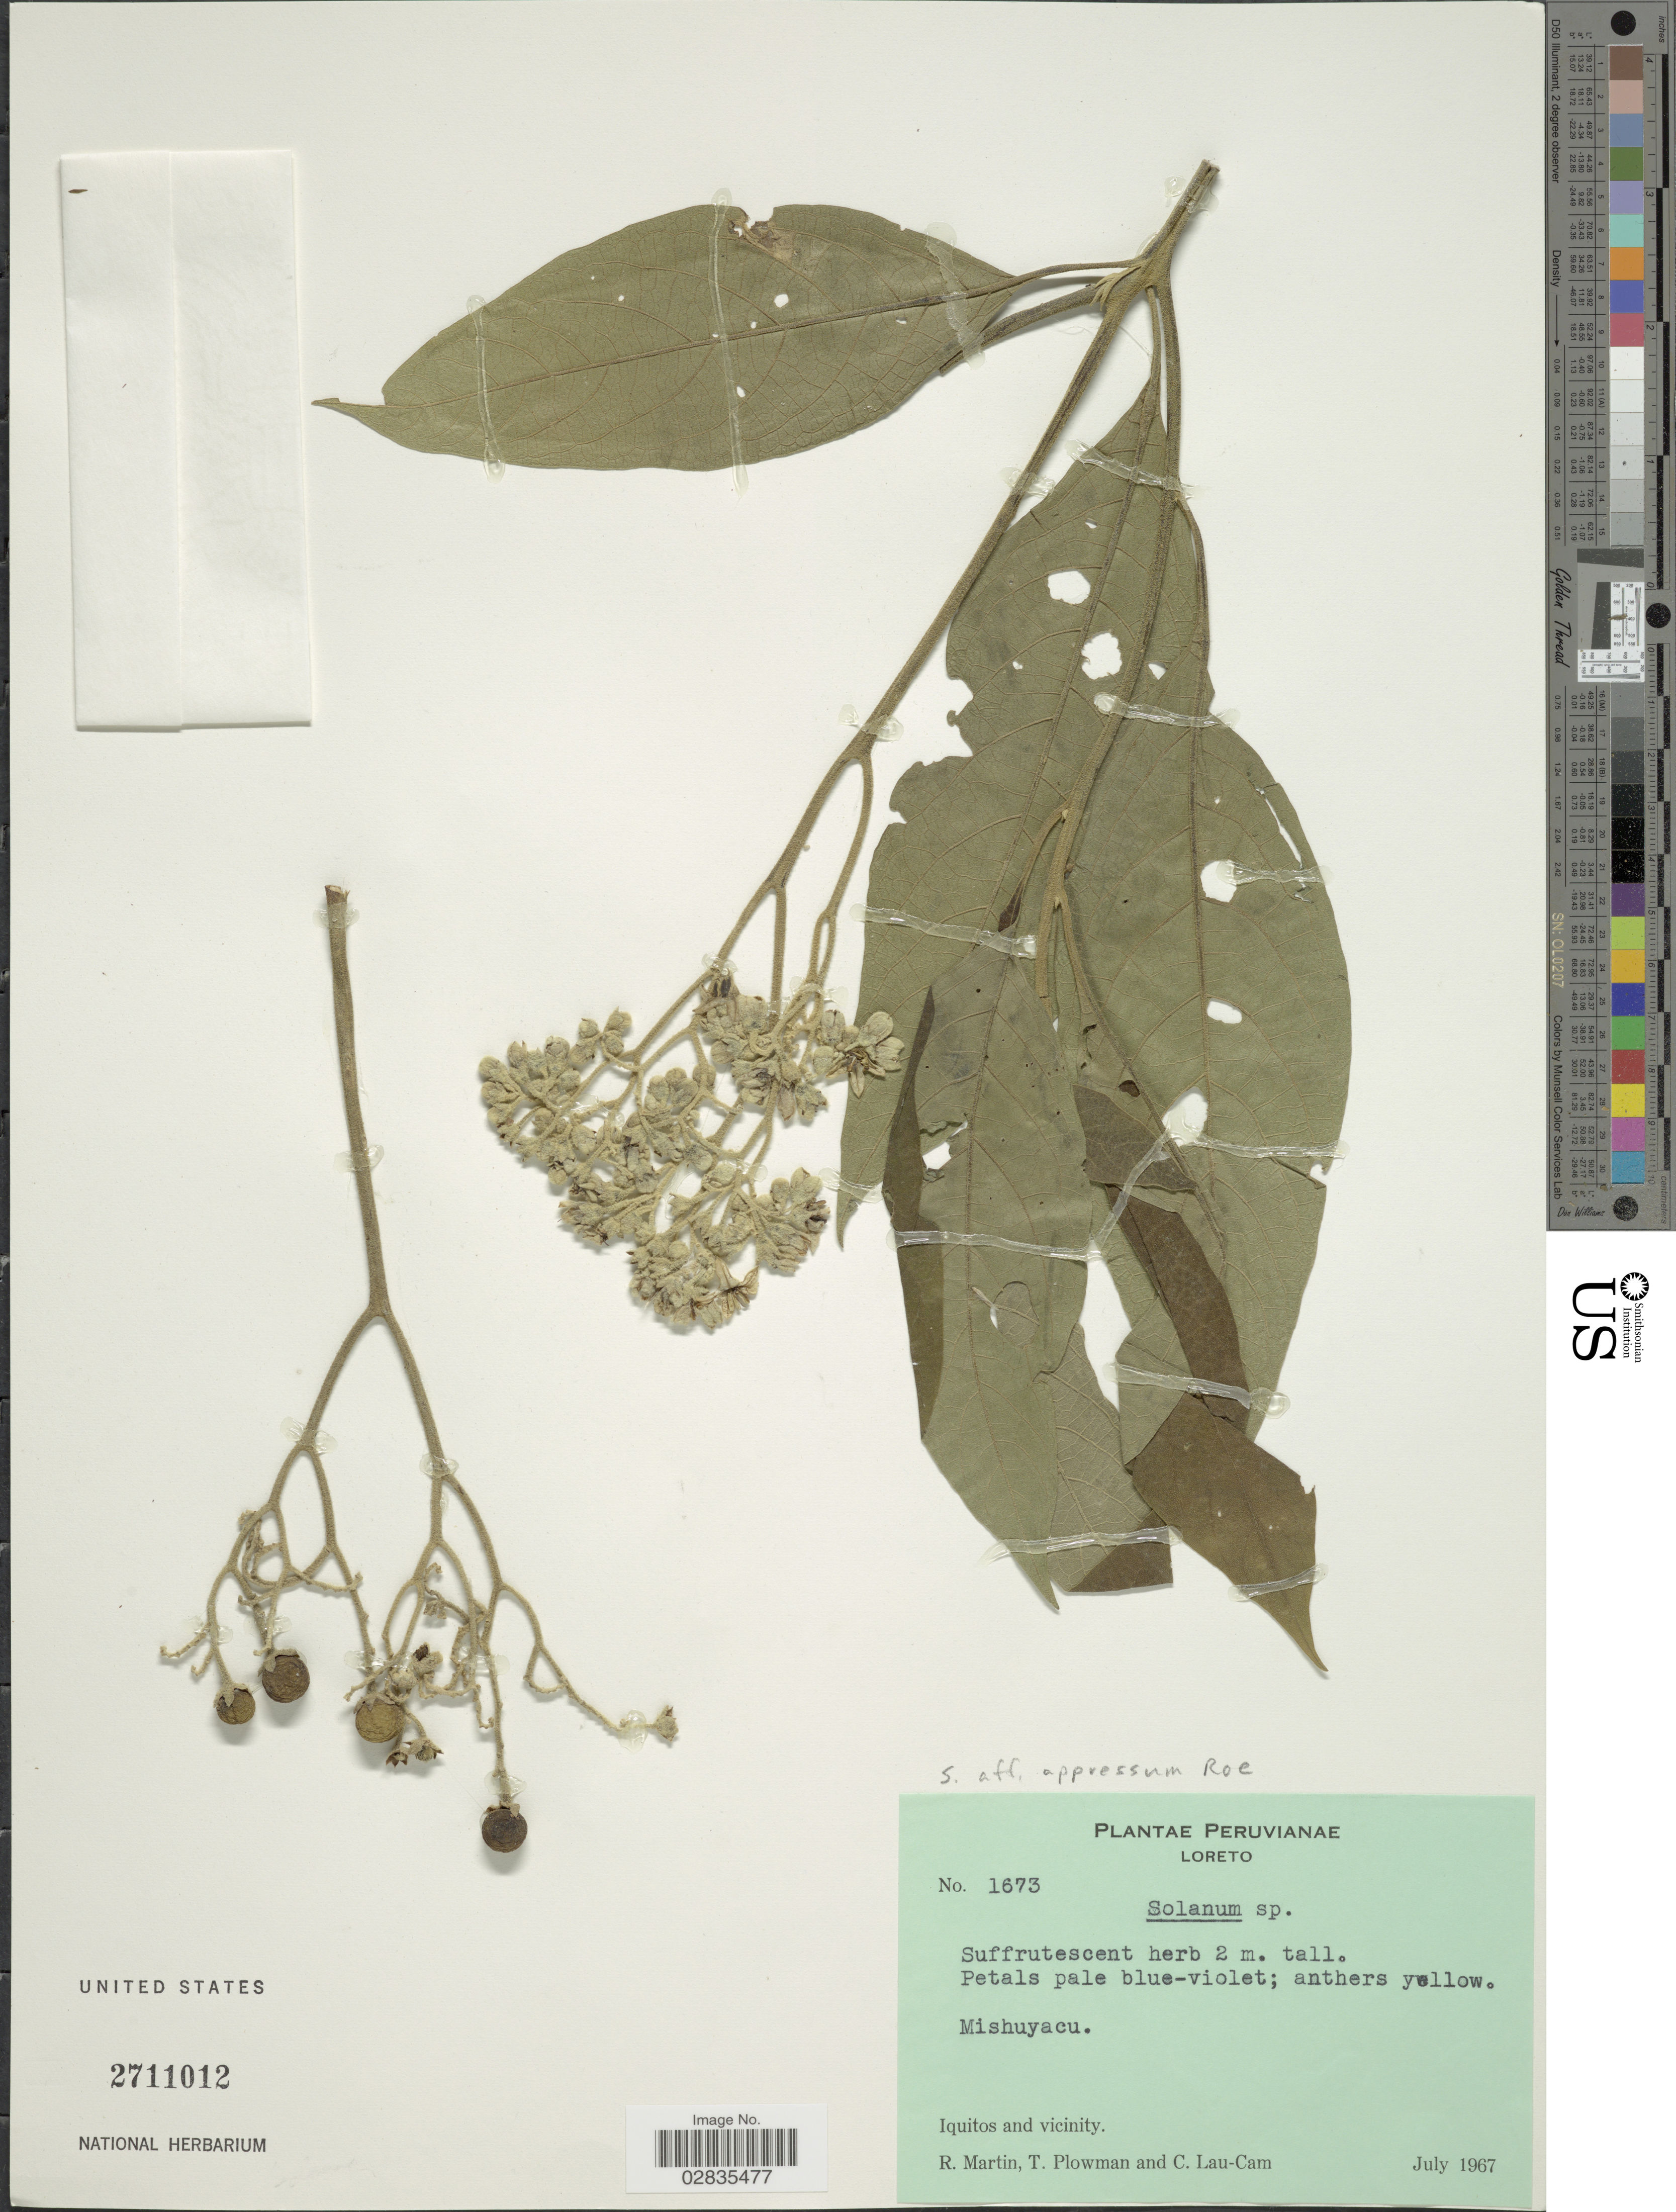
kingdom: Plantae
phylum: Tracheophyta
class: Magnoliopsida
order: Solanales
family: Solanaceae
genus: Solanum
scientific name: Solanum appressum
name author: K.E. Roe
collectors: R. Martin, T. Plowman & C. Lau-Cam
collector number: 1673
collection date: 1967-07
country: Peru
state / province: Loreto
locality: Mishuyacu, Iquitos and vicinity.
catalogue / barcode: US 2711012